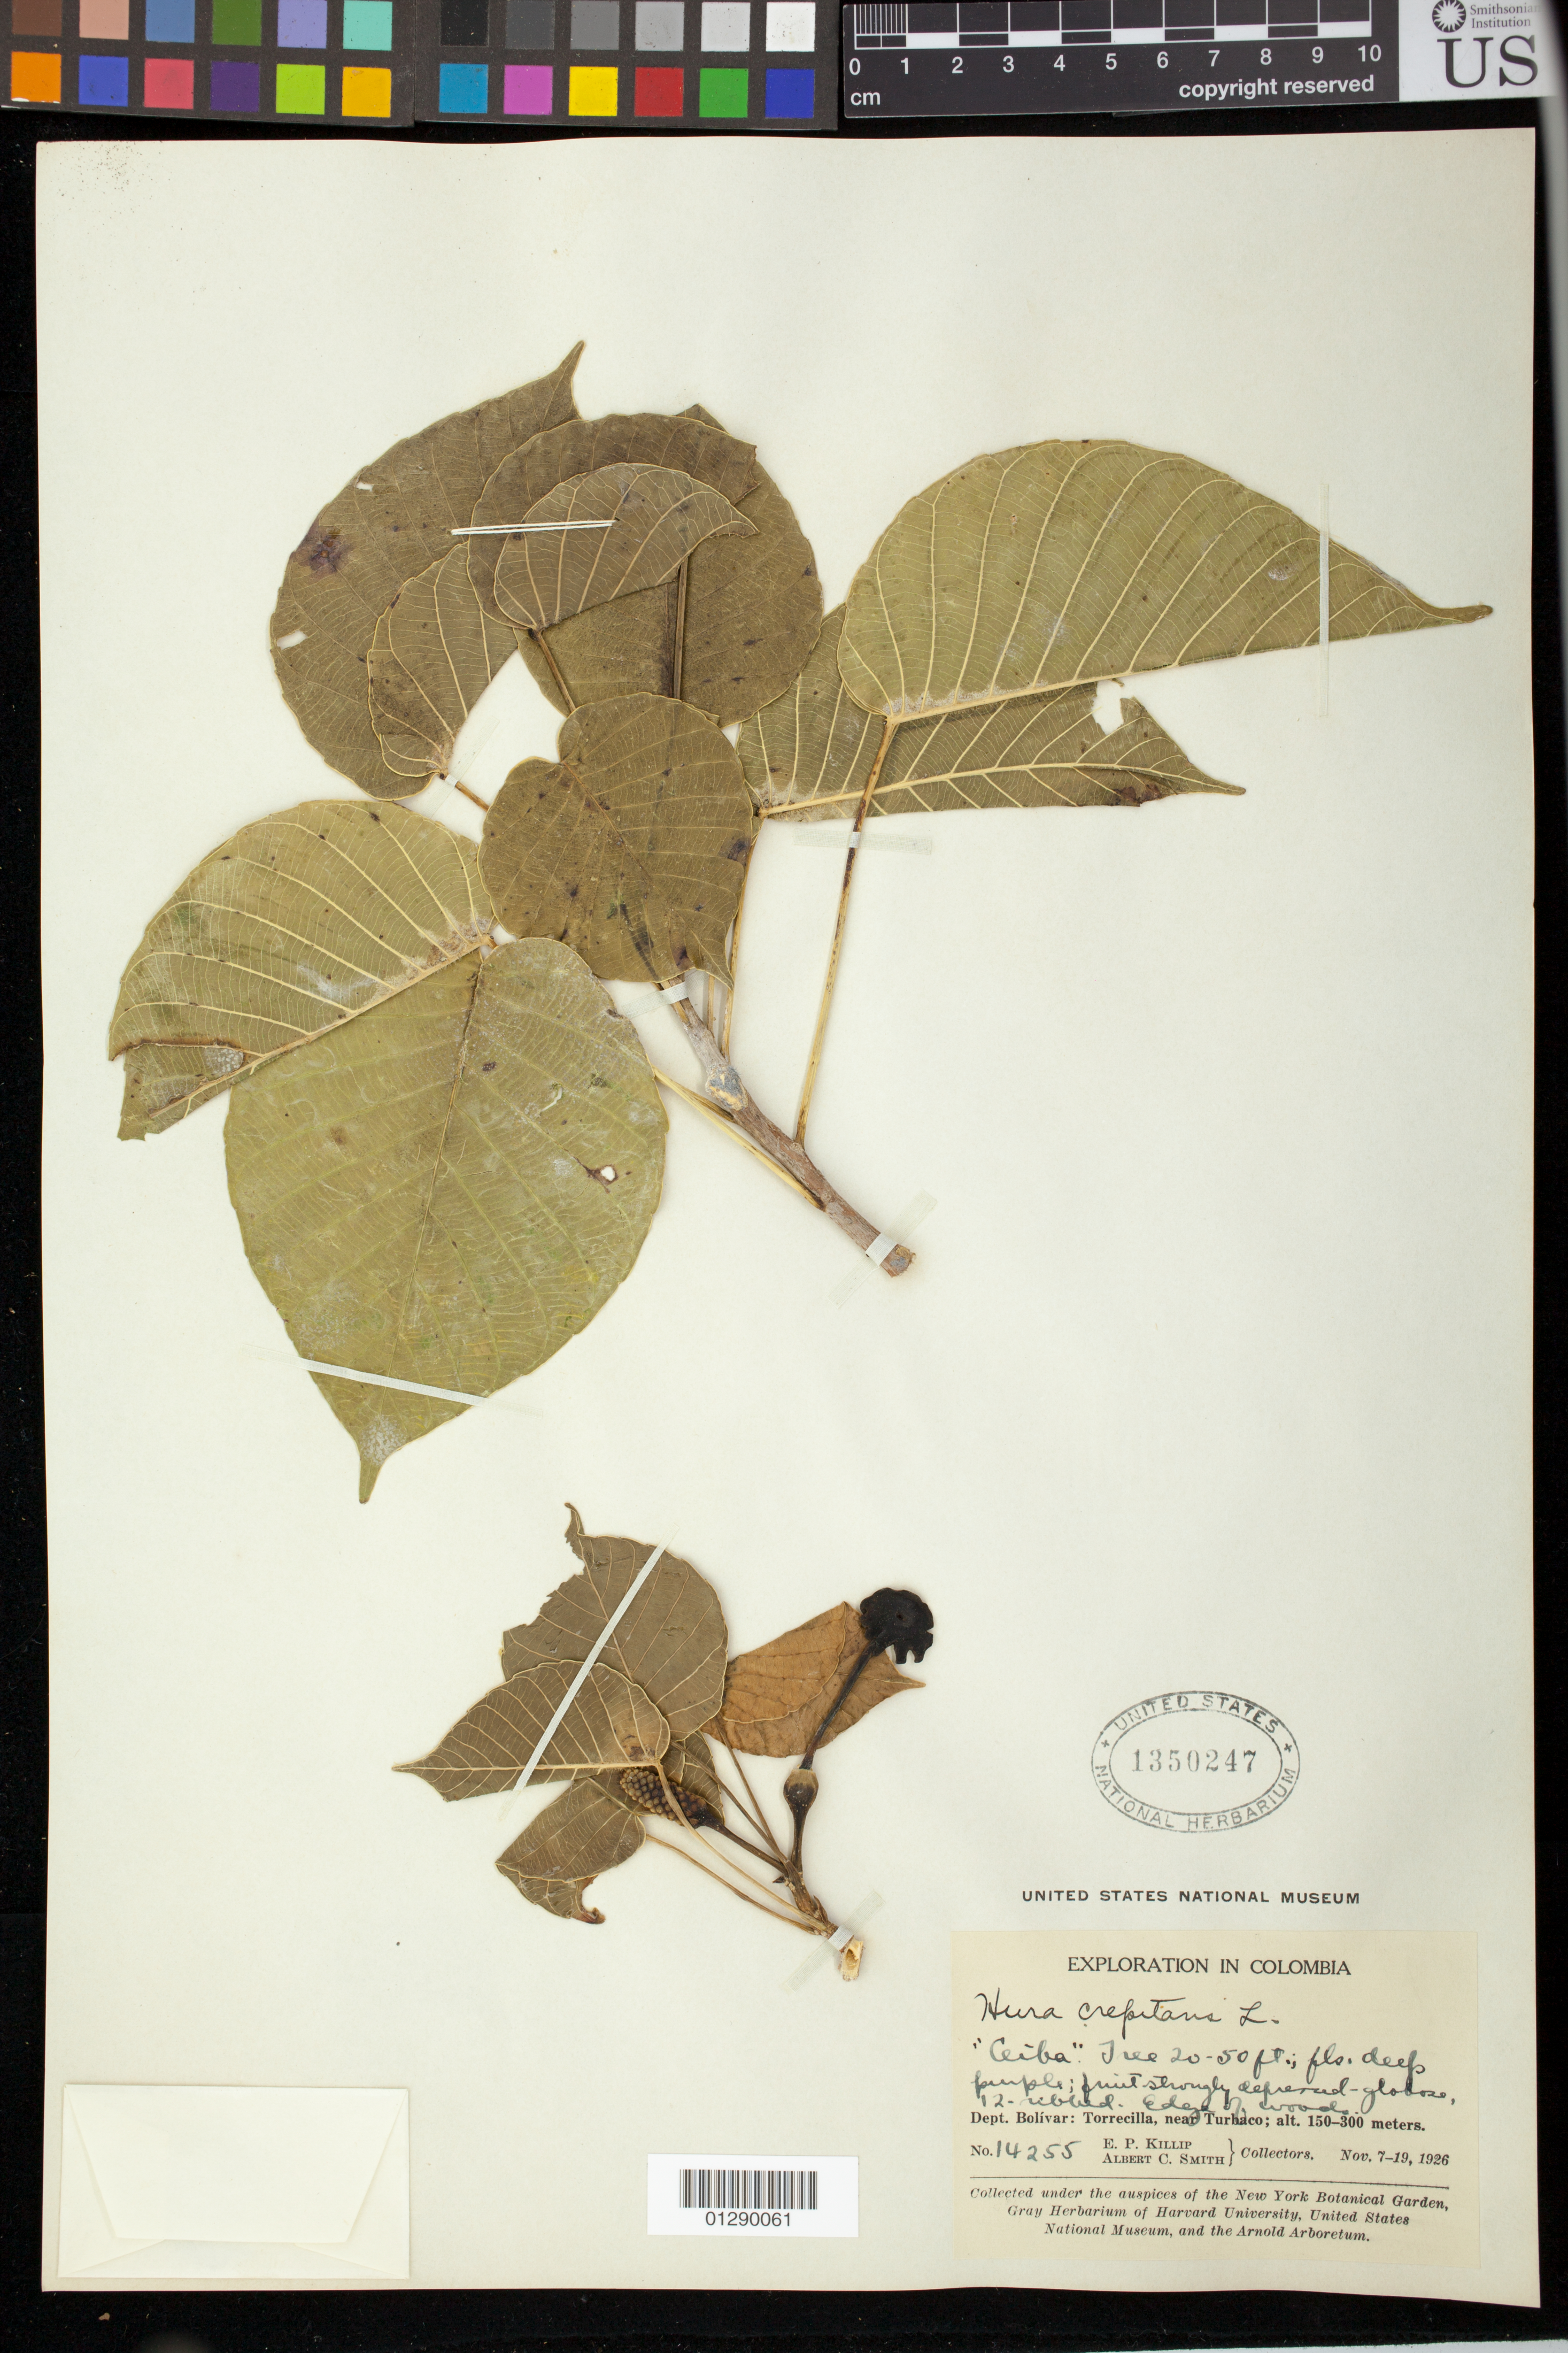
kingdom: Plantae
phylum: Tracheophyta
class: Magnoliopsida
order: Malpighiales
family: Euphorbiaceae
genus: Hura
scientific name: Hura crepitans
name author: L.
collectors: E. P. Killip & A. C. Smith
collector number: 14255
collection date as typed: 07 Nov 1926 to 19 Nov 1926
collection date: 1926-11-07/1926-11-19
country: Colombia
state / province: Bolívar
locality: Torrecilla near Turbaco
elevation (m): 150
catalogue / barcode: US 1350247